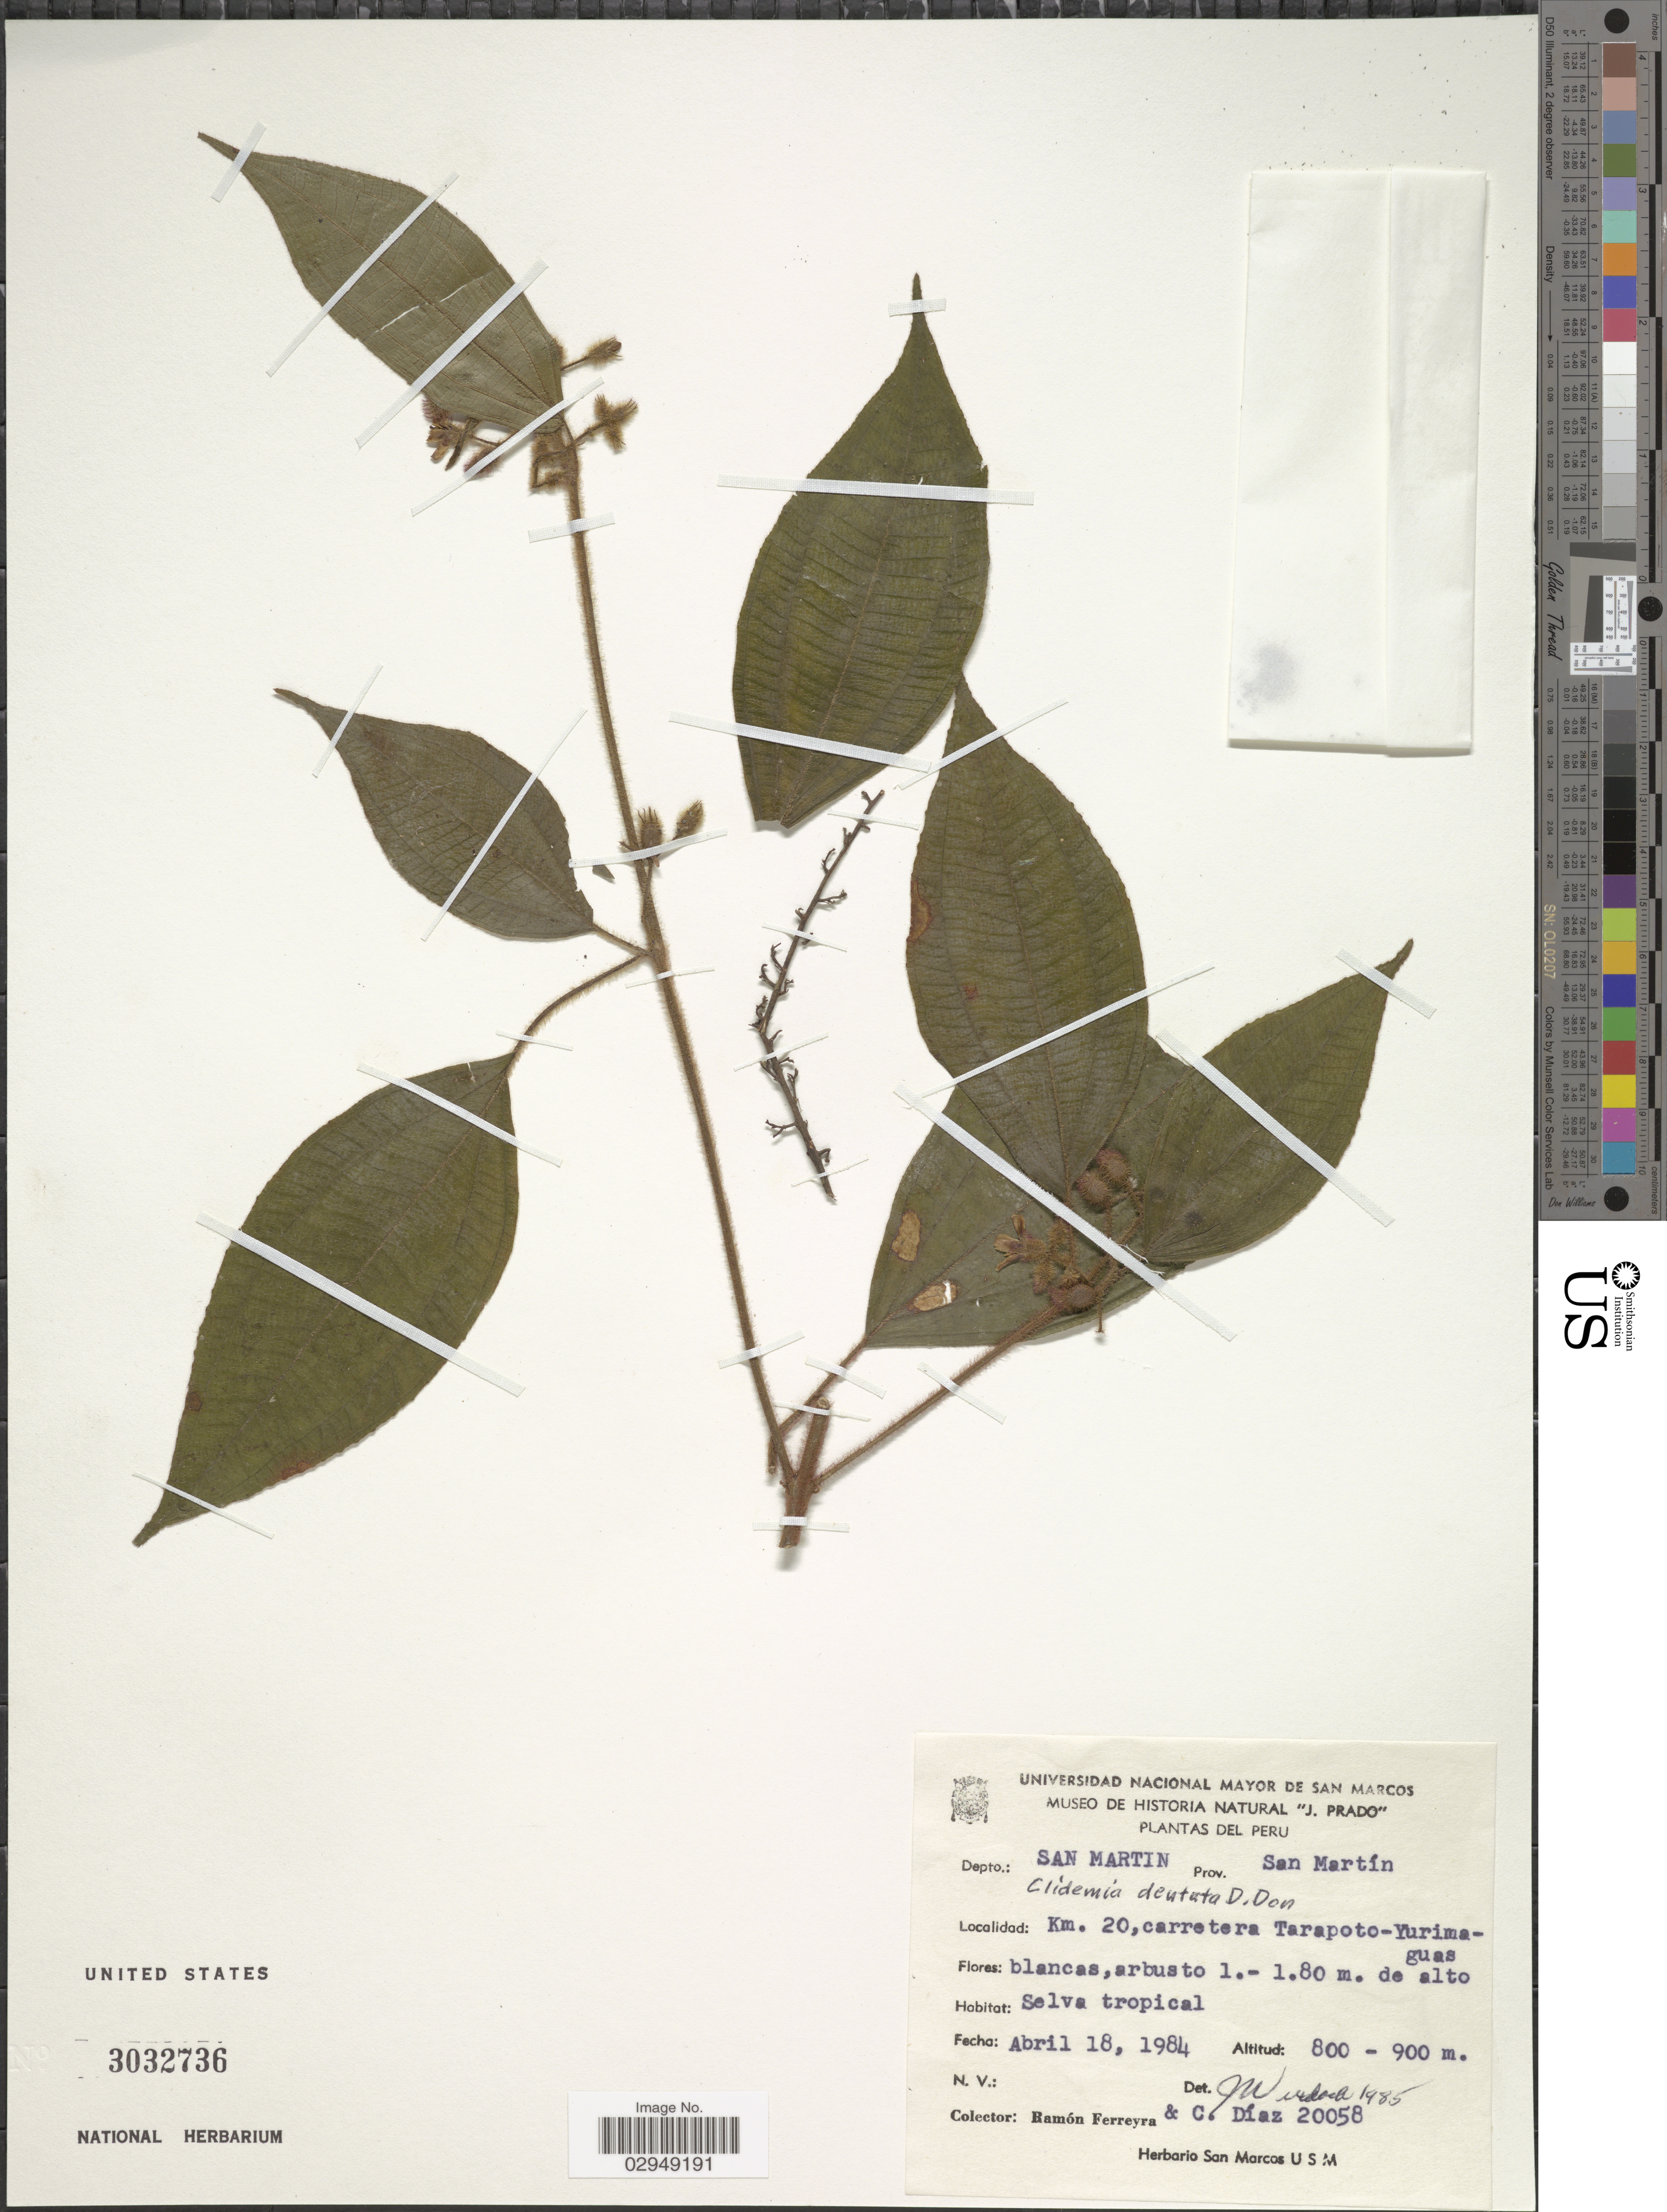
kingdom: Plantae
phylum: Tracheophyta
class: Magnoliopsida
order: Myrtales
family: Melastomataceae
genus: Clidemia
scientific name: Clidemia dentata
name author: D. Don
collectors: R. A. Ferreyra & C. Díaz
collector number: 20058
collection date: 1984-04-18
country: Peru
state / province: San Martín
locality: Depto. San Martin, Km. 20, carretera Tarapoto-Yurimaguas.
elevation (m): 800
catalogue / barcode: US 3032736